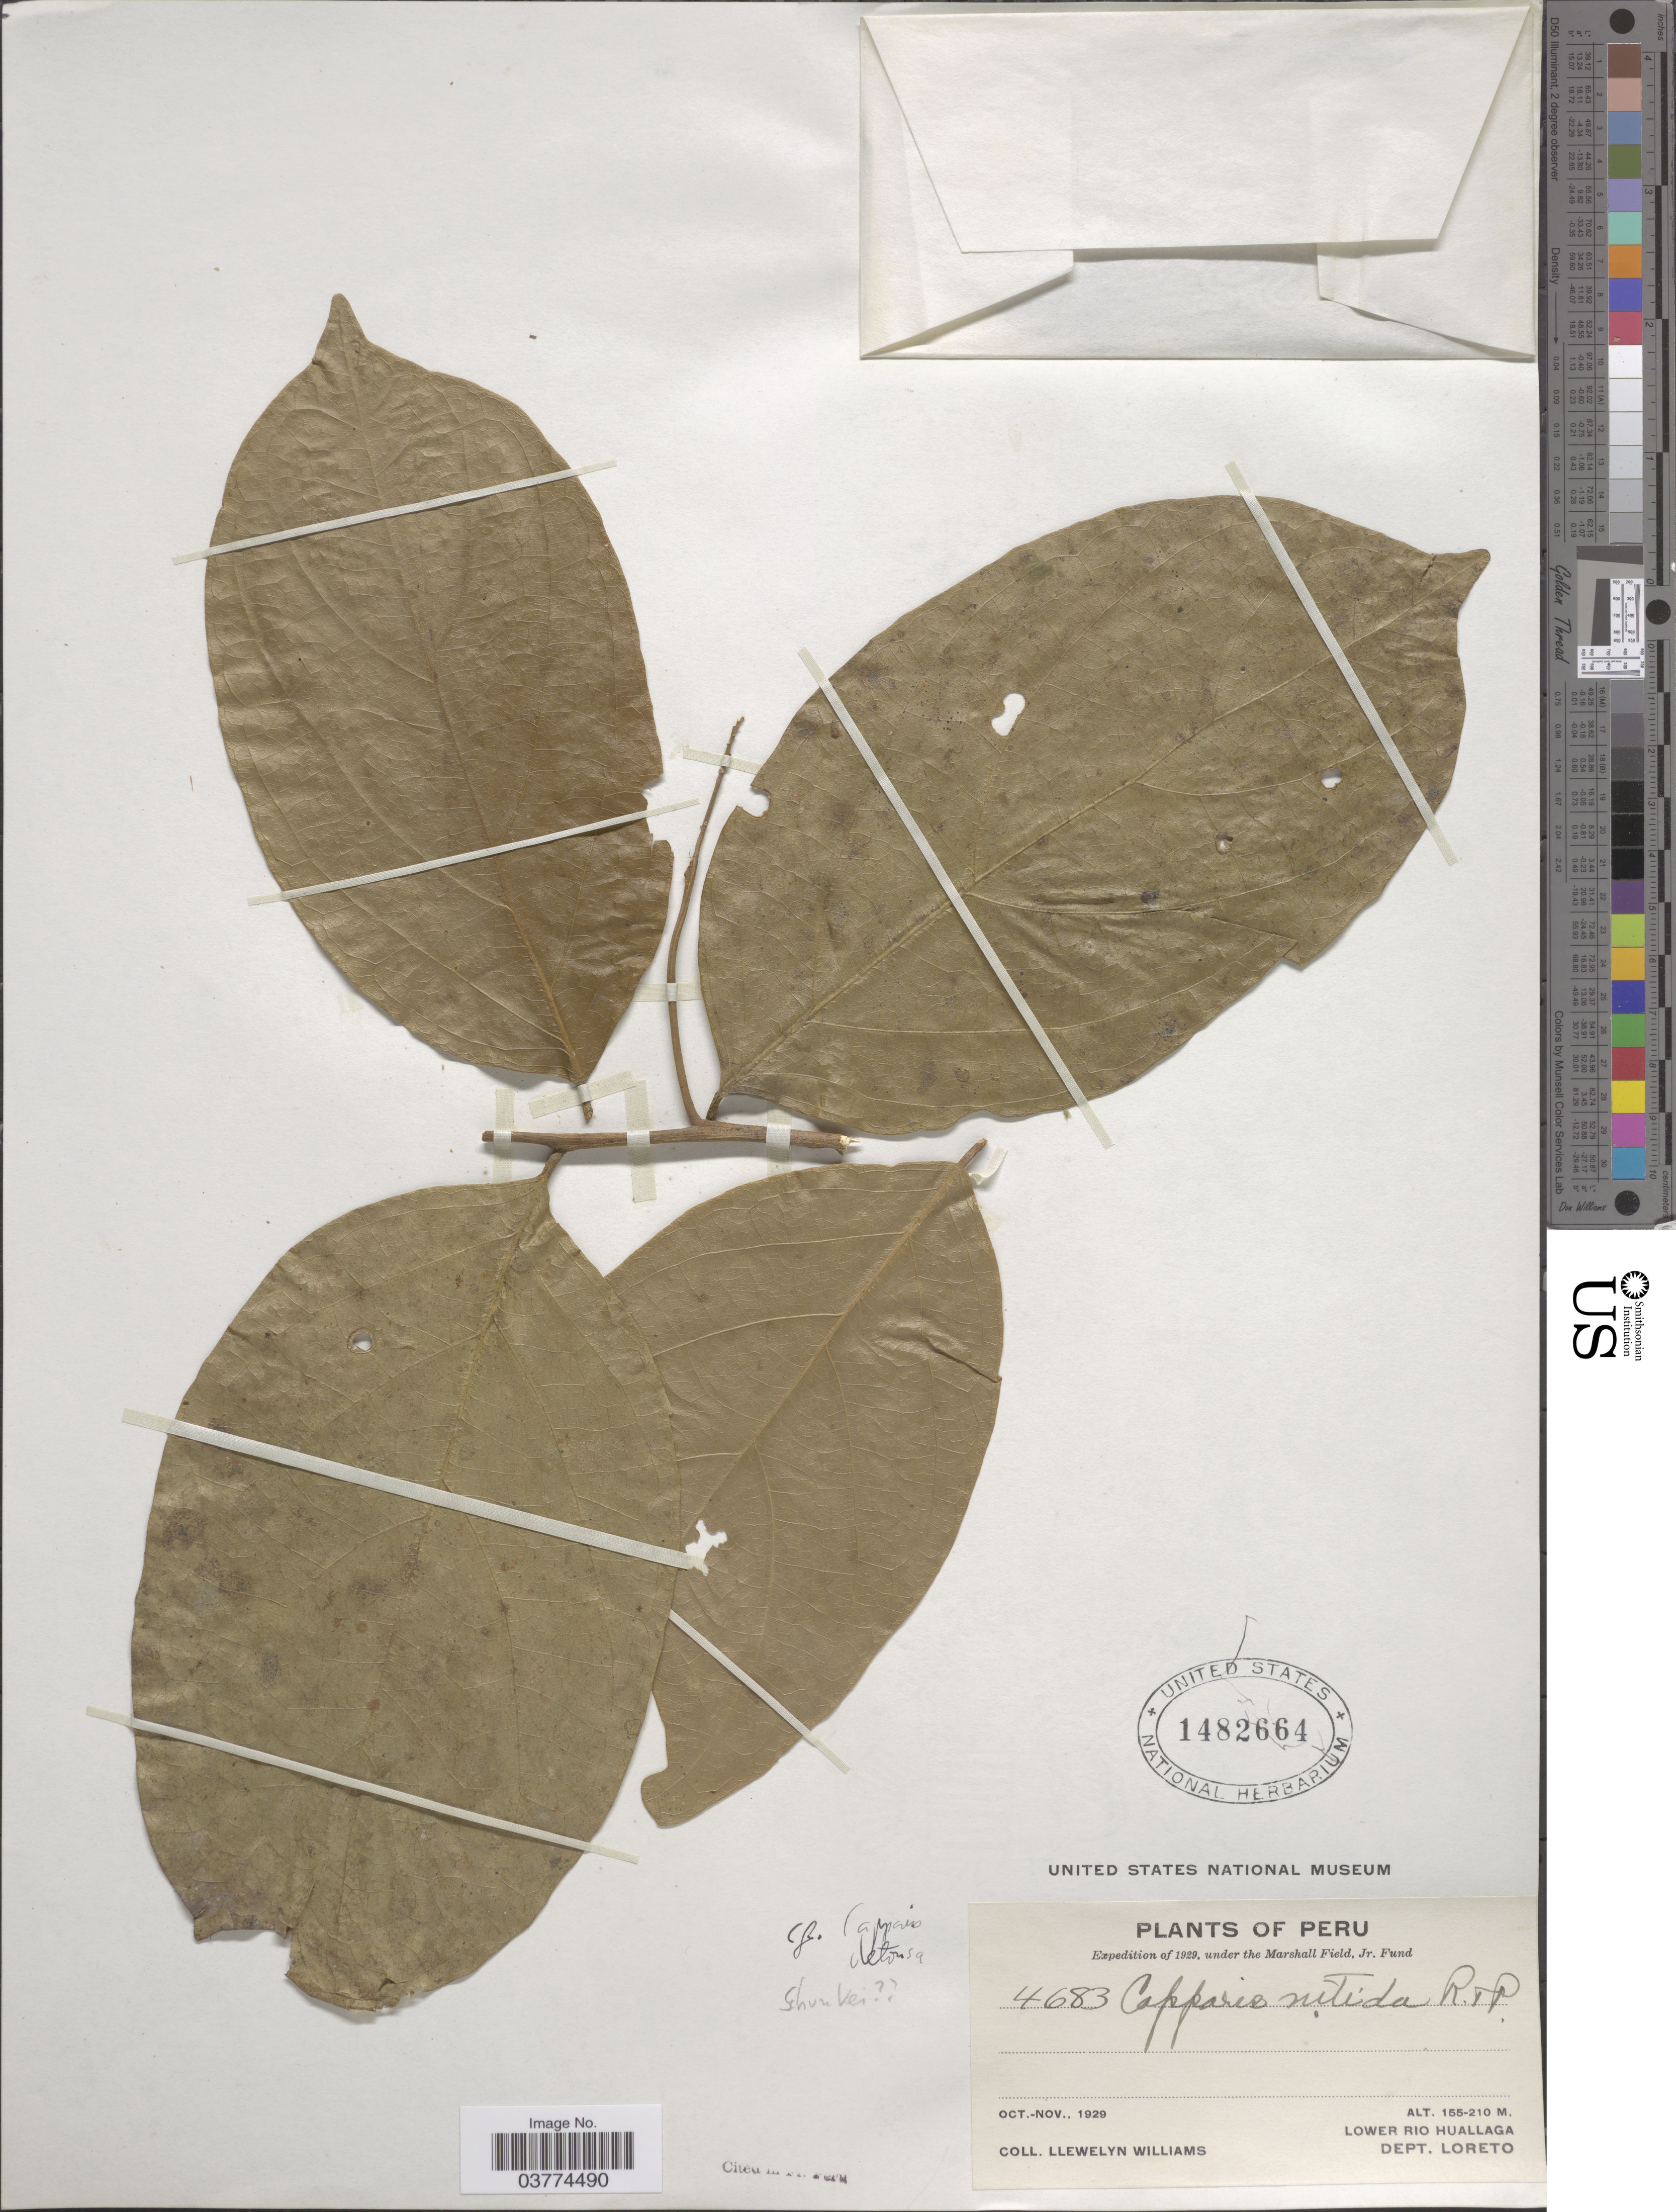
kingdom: Plantae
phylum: Tracheophyta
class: Magnoliopsida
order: Brassicales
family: Capparaceae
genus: Preslianthus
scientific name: Preslianthus pittieri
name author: (Standl.) Cornejo & Iltis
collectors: Ll. Williams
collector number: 4683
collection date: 1929-10/1929-11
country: Peru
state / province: Loreto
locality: Lower Rio Huallaga. Dept. Loreto.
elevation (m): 155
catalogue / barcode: US 1482664